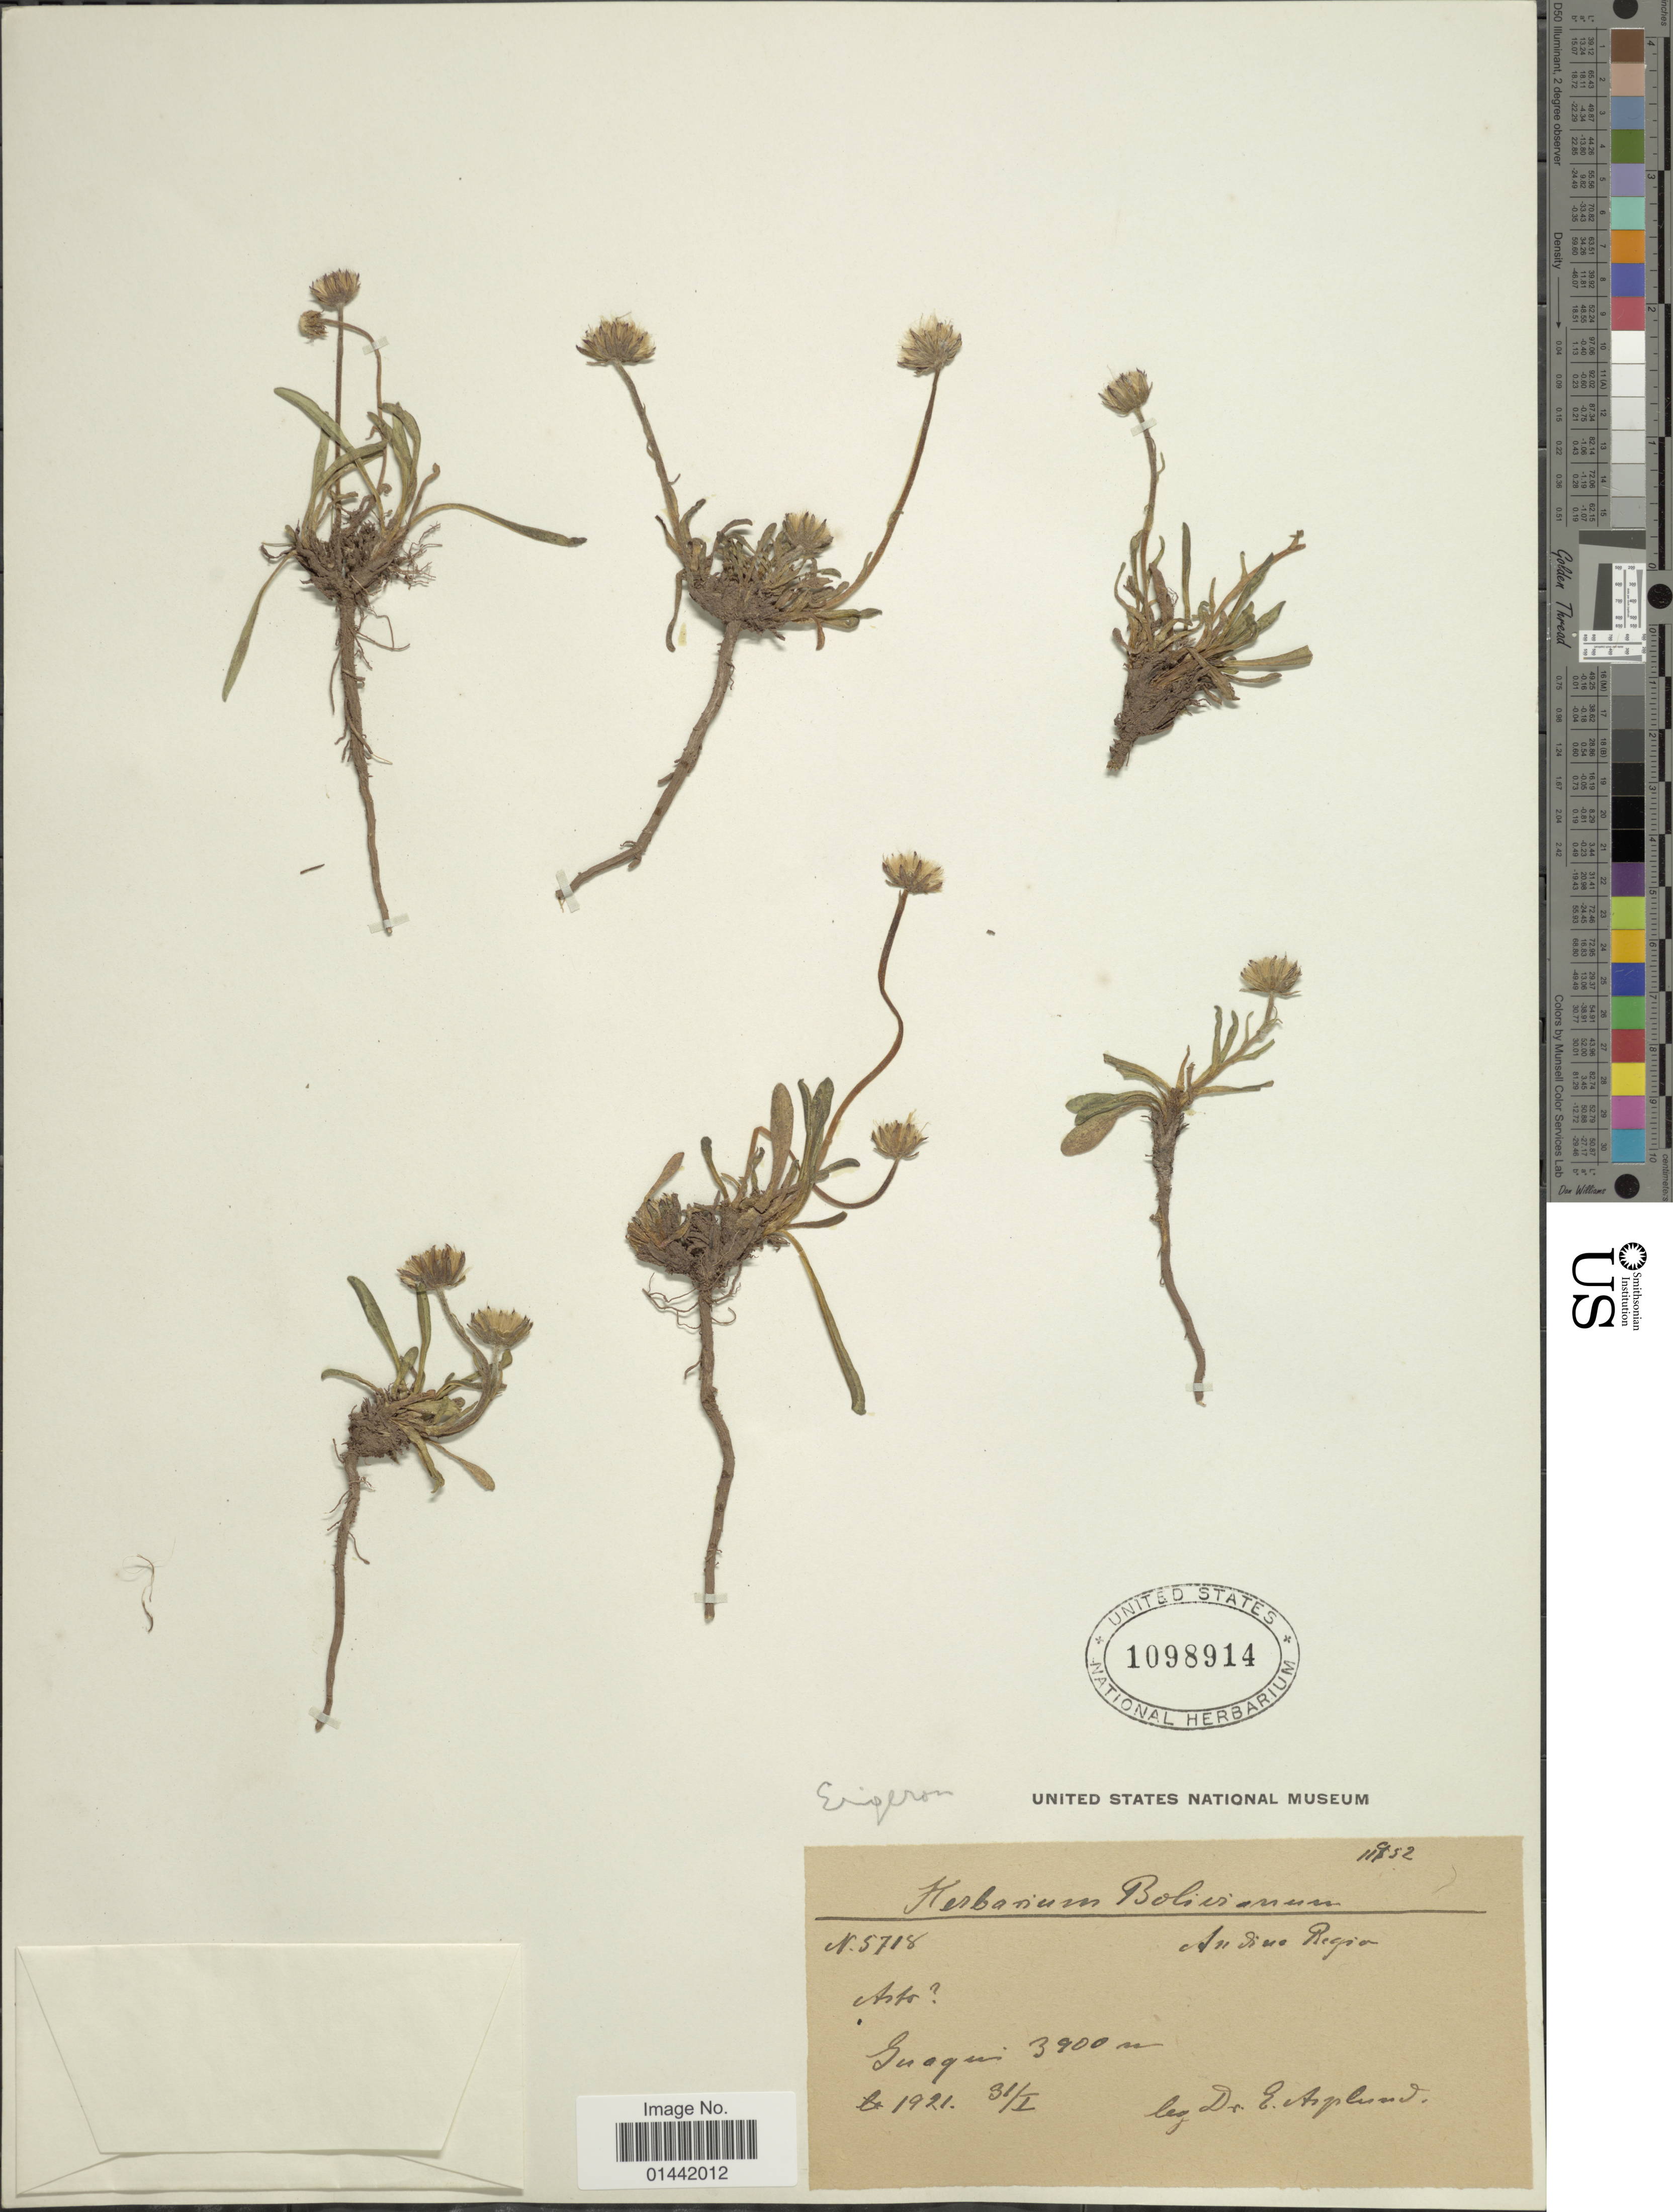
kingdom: Plantae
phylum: Tracheophyta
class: Magnoliopsida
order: Asterales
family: Asteraceae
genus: Erigeron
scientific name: Erigeron alpinus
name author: L.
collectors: E. Asplund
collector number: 5718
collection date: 1921-01-31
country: Bolivia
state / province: La Paz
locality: Guaqui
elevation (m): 3900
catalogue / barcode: US 1098914